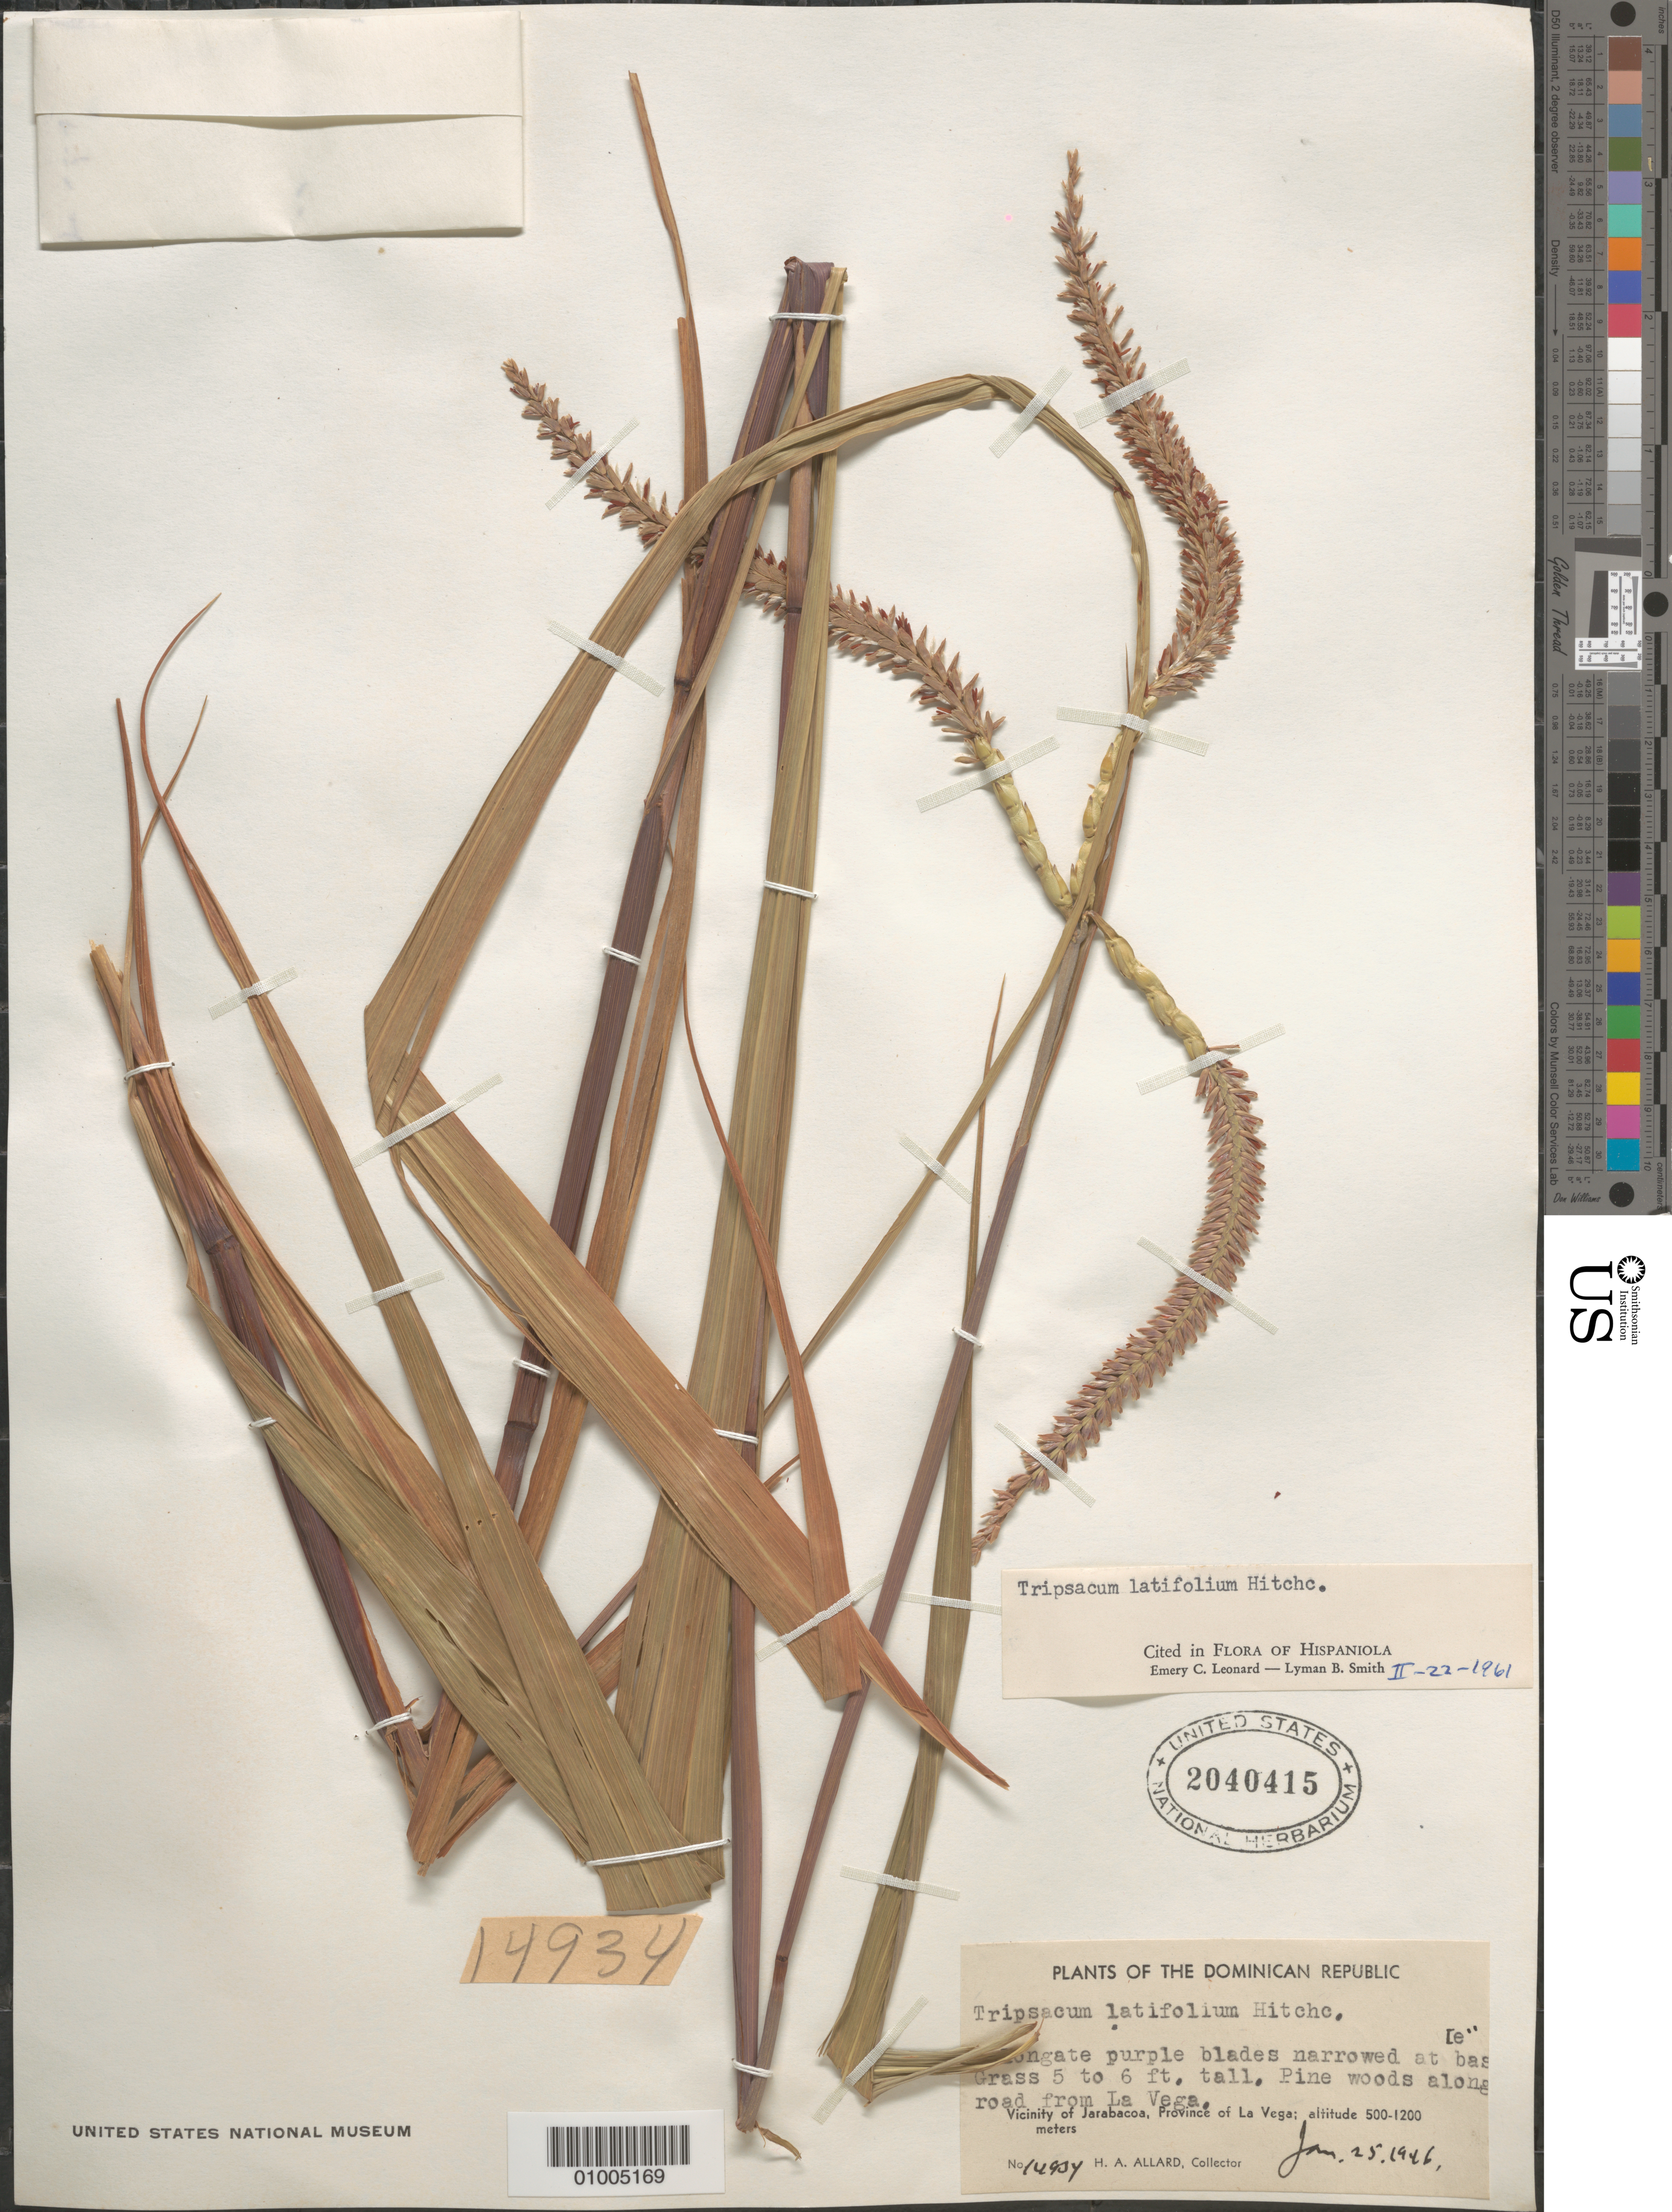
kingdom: Plantae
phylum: Tracheophyta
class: Liliopsida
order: Poales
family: Poaceae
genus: Tripsacum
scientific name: Tripsacum latifolium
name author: Hitchc.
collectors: H. A. Allard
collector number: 14934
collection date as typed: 25 Jan 1946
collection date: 1946-01-25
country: Dominican Republic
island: Hispaniola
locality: "elongate purple blades narrowed at base". Grass 5-6 feet, tall, Pine woods along road from La Vega.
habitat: pine woods along road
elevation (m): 500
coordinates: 0 N, 0 E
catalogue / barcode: US 2040415